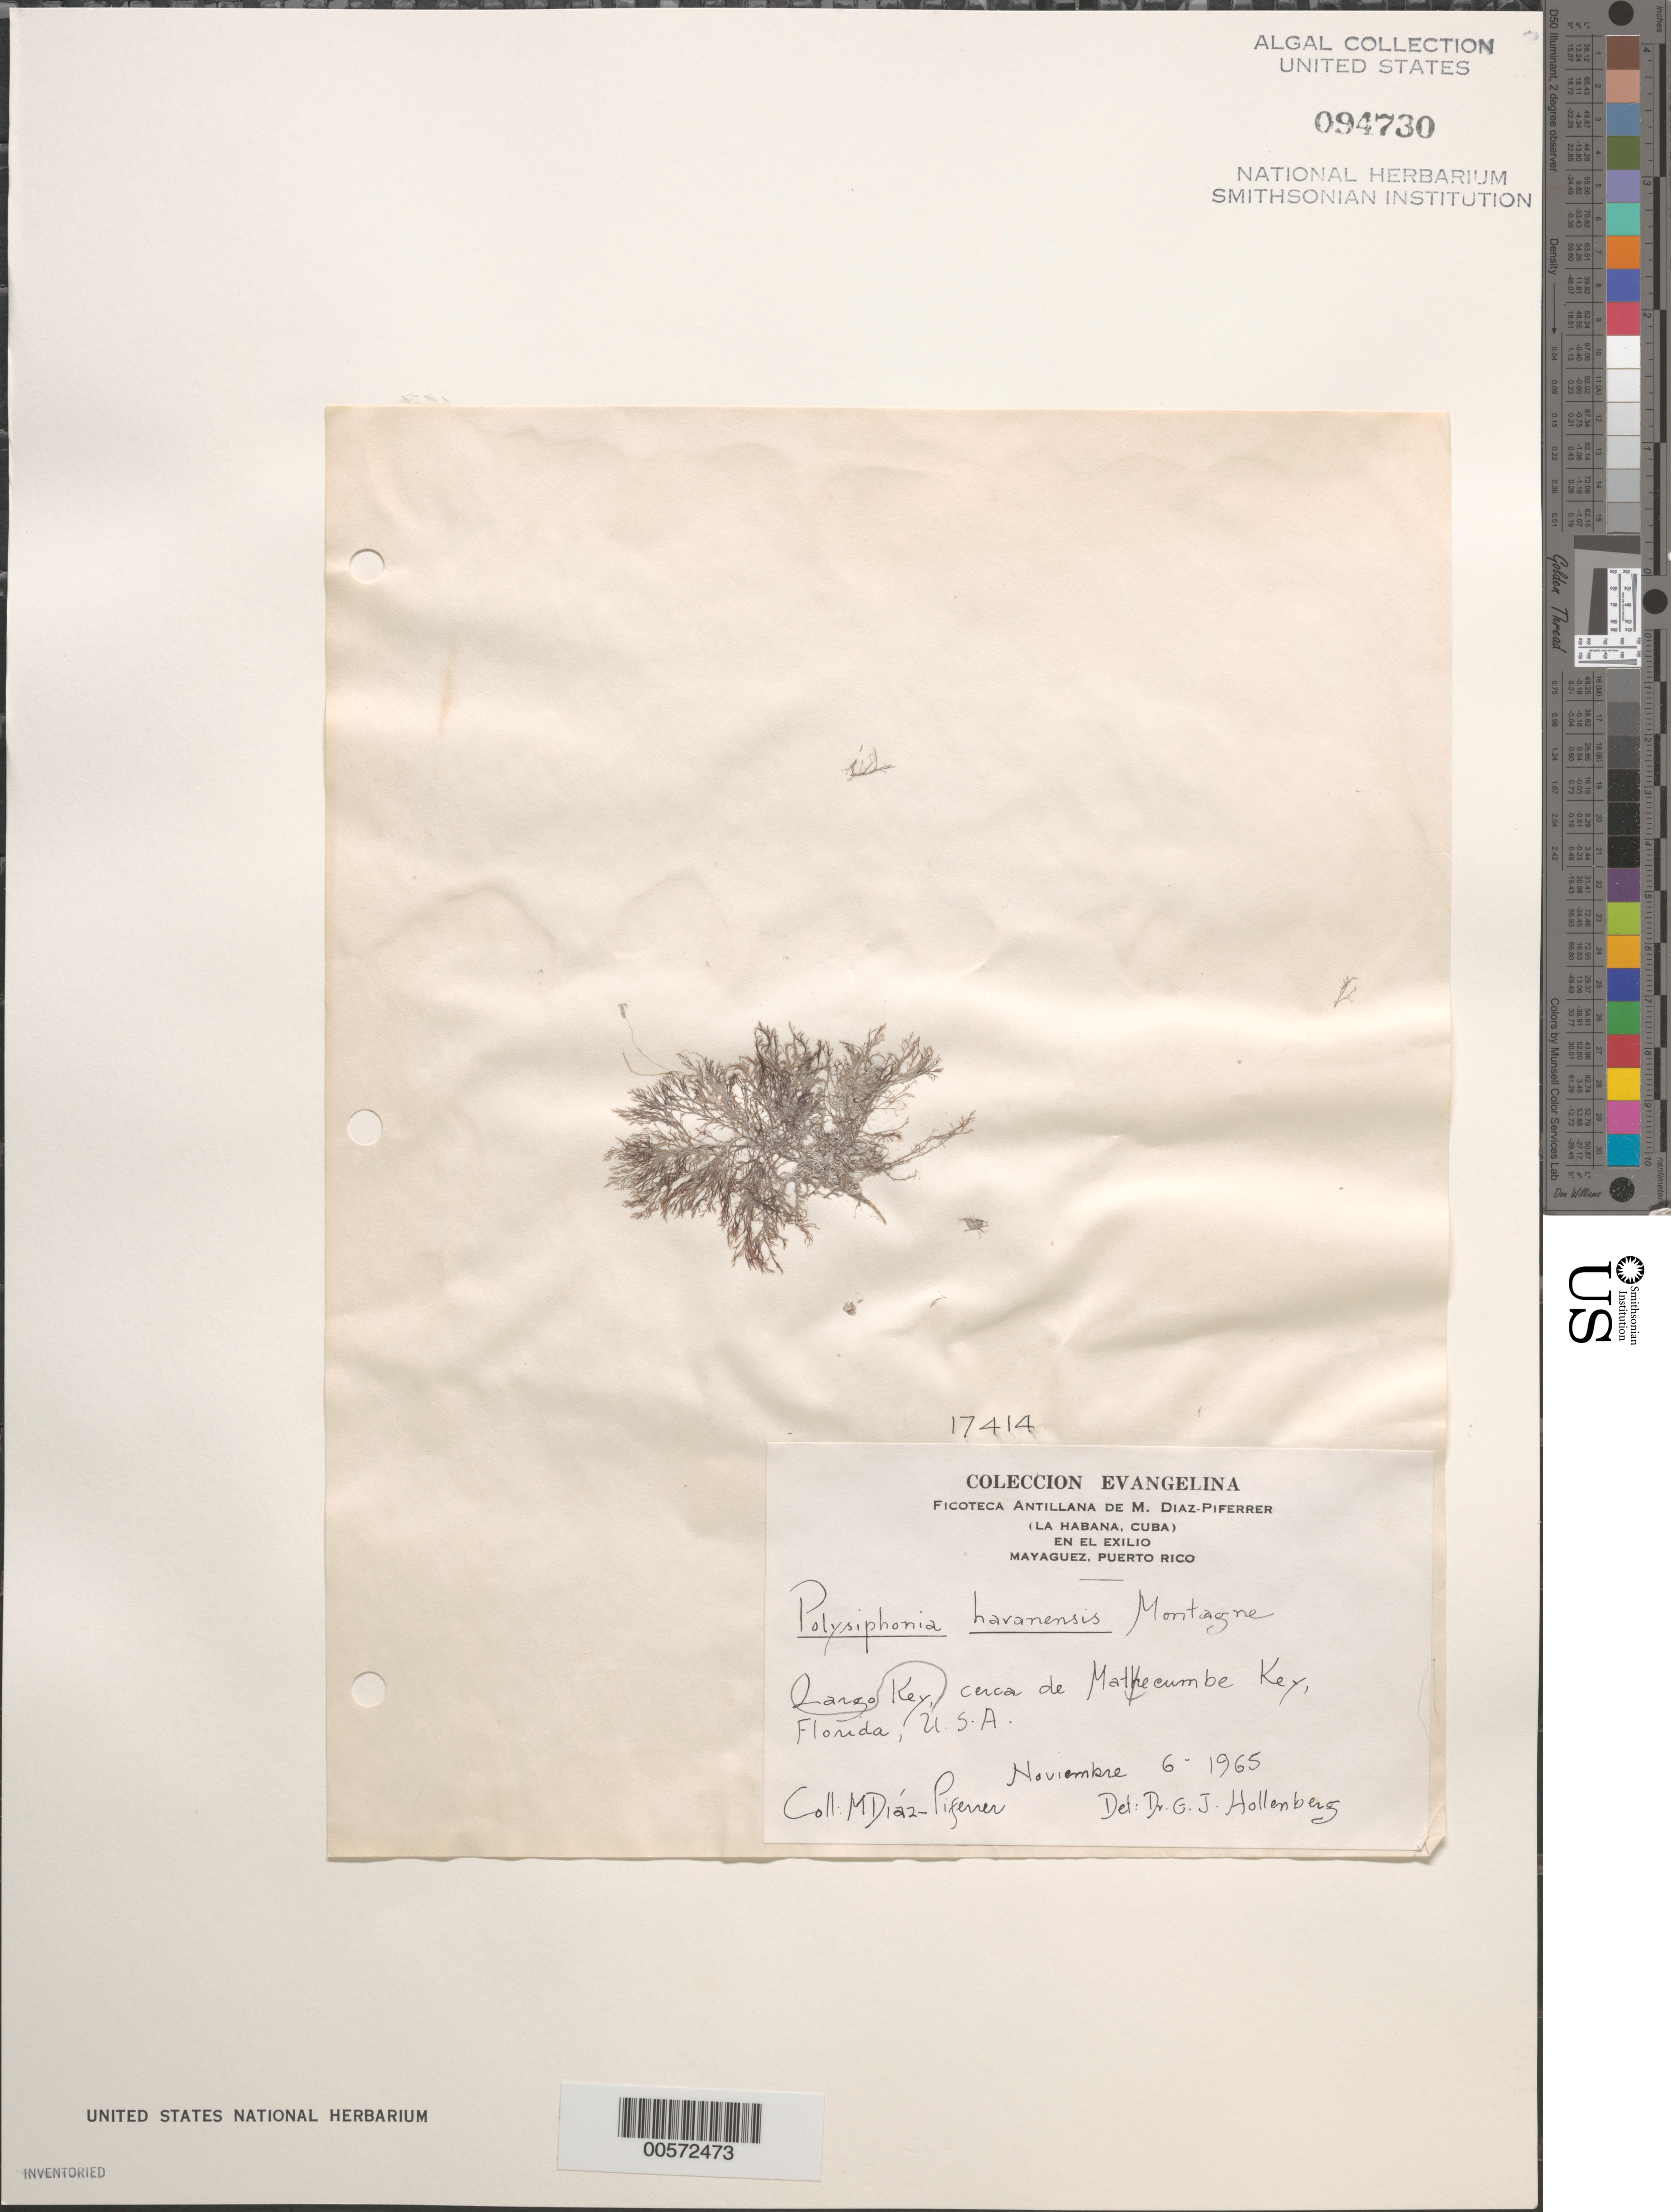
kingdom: Plantae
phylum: Rhodophyta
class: Florideophyceae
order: Ceramiales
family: Rhodomelaceae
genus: Polysiphonia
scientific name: Polysiphonia havanensis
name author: Mont.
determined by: Hollenberg, George J.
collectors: M. Diaz-Piferrer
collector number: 17414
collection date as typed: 06 Nov 1965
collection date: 1965-11-06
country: United States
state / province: Florida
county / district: Monroe County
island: Key Largo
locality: Near Upper Matecumbe Key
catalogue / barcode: US 94730